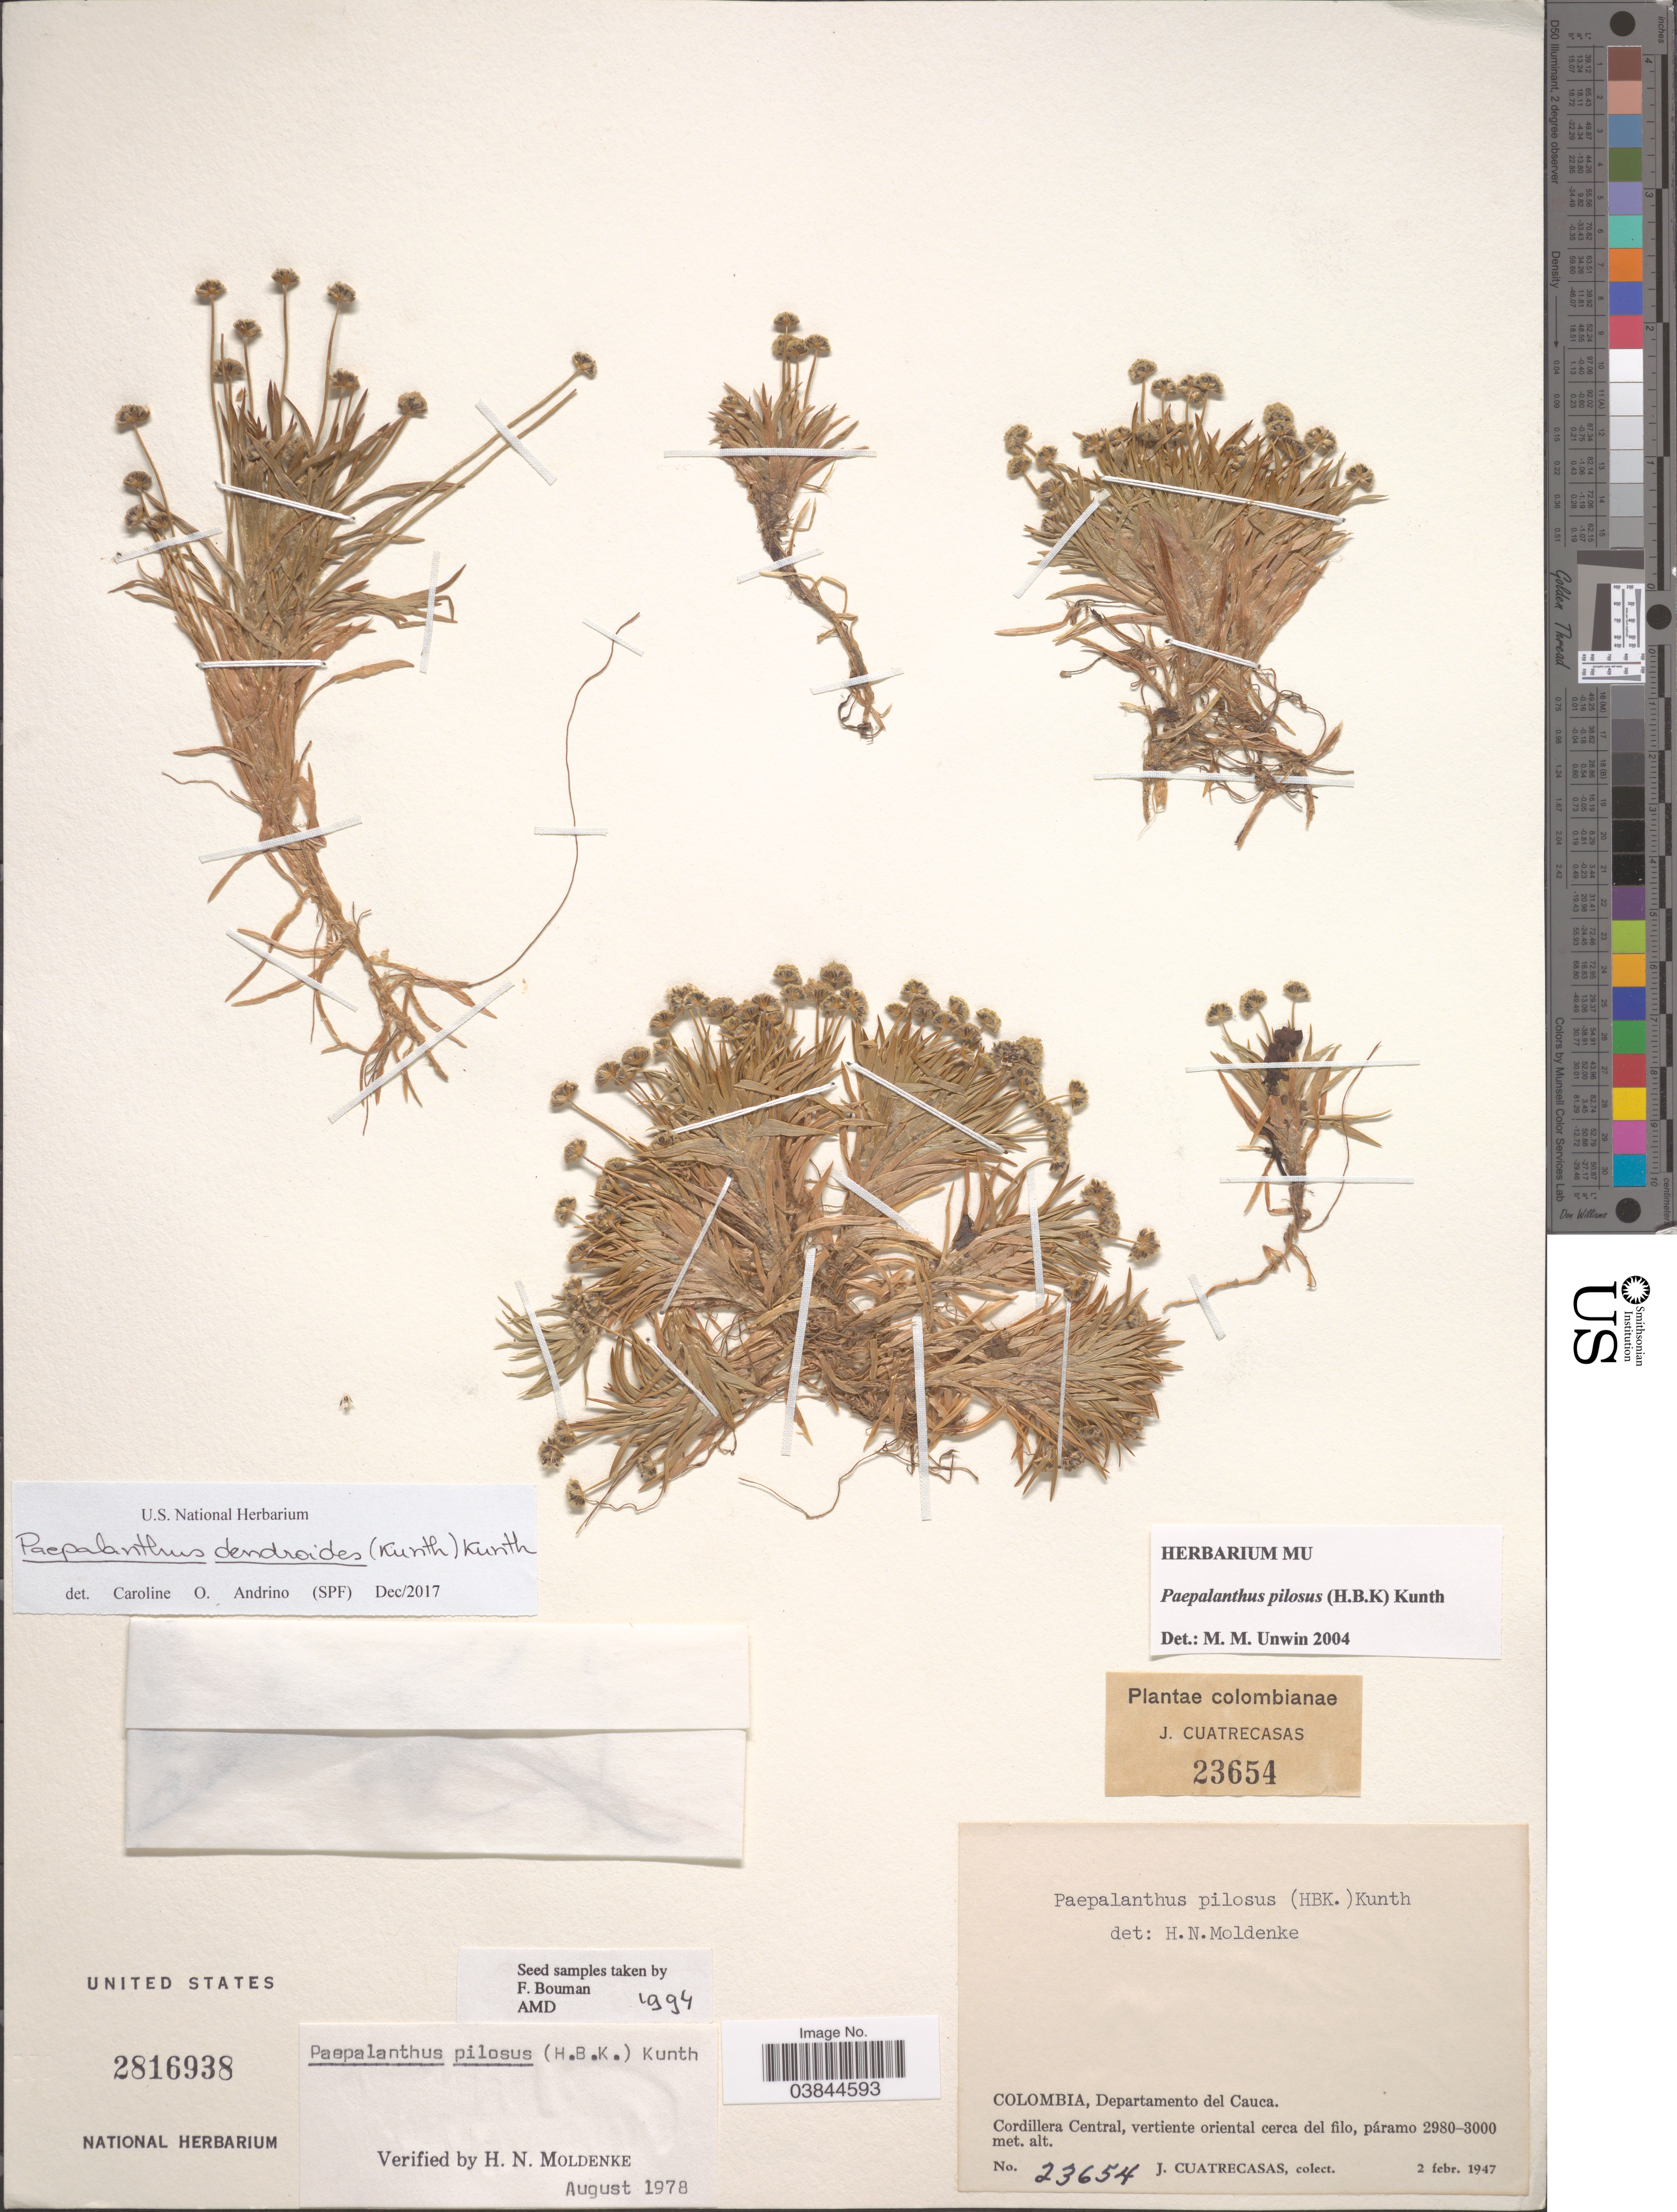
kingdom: Plantae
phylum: Tracheophyta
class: Liliopsida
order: Poales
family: Eriocaulaceae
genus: Paepalanthus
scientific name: Paepalanthus dendroides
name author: (Kunth) Kunth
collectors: J. Cuatrecasas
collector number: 23654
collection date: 1947-02-02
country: Colombia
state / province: Cauca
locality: Departamento del Cauca. Cordillera Central, vertiente oriental cerca del filo.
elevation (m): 2980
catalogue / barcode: US 2816938